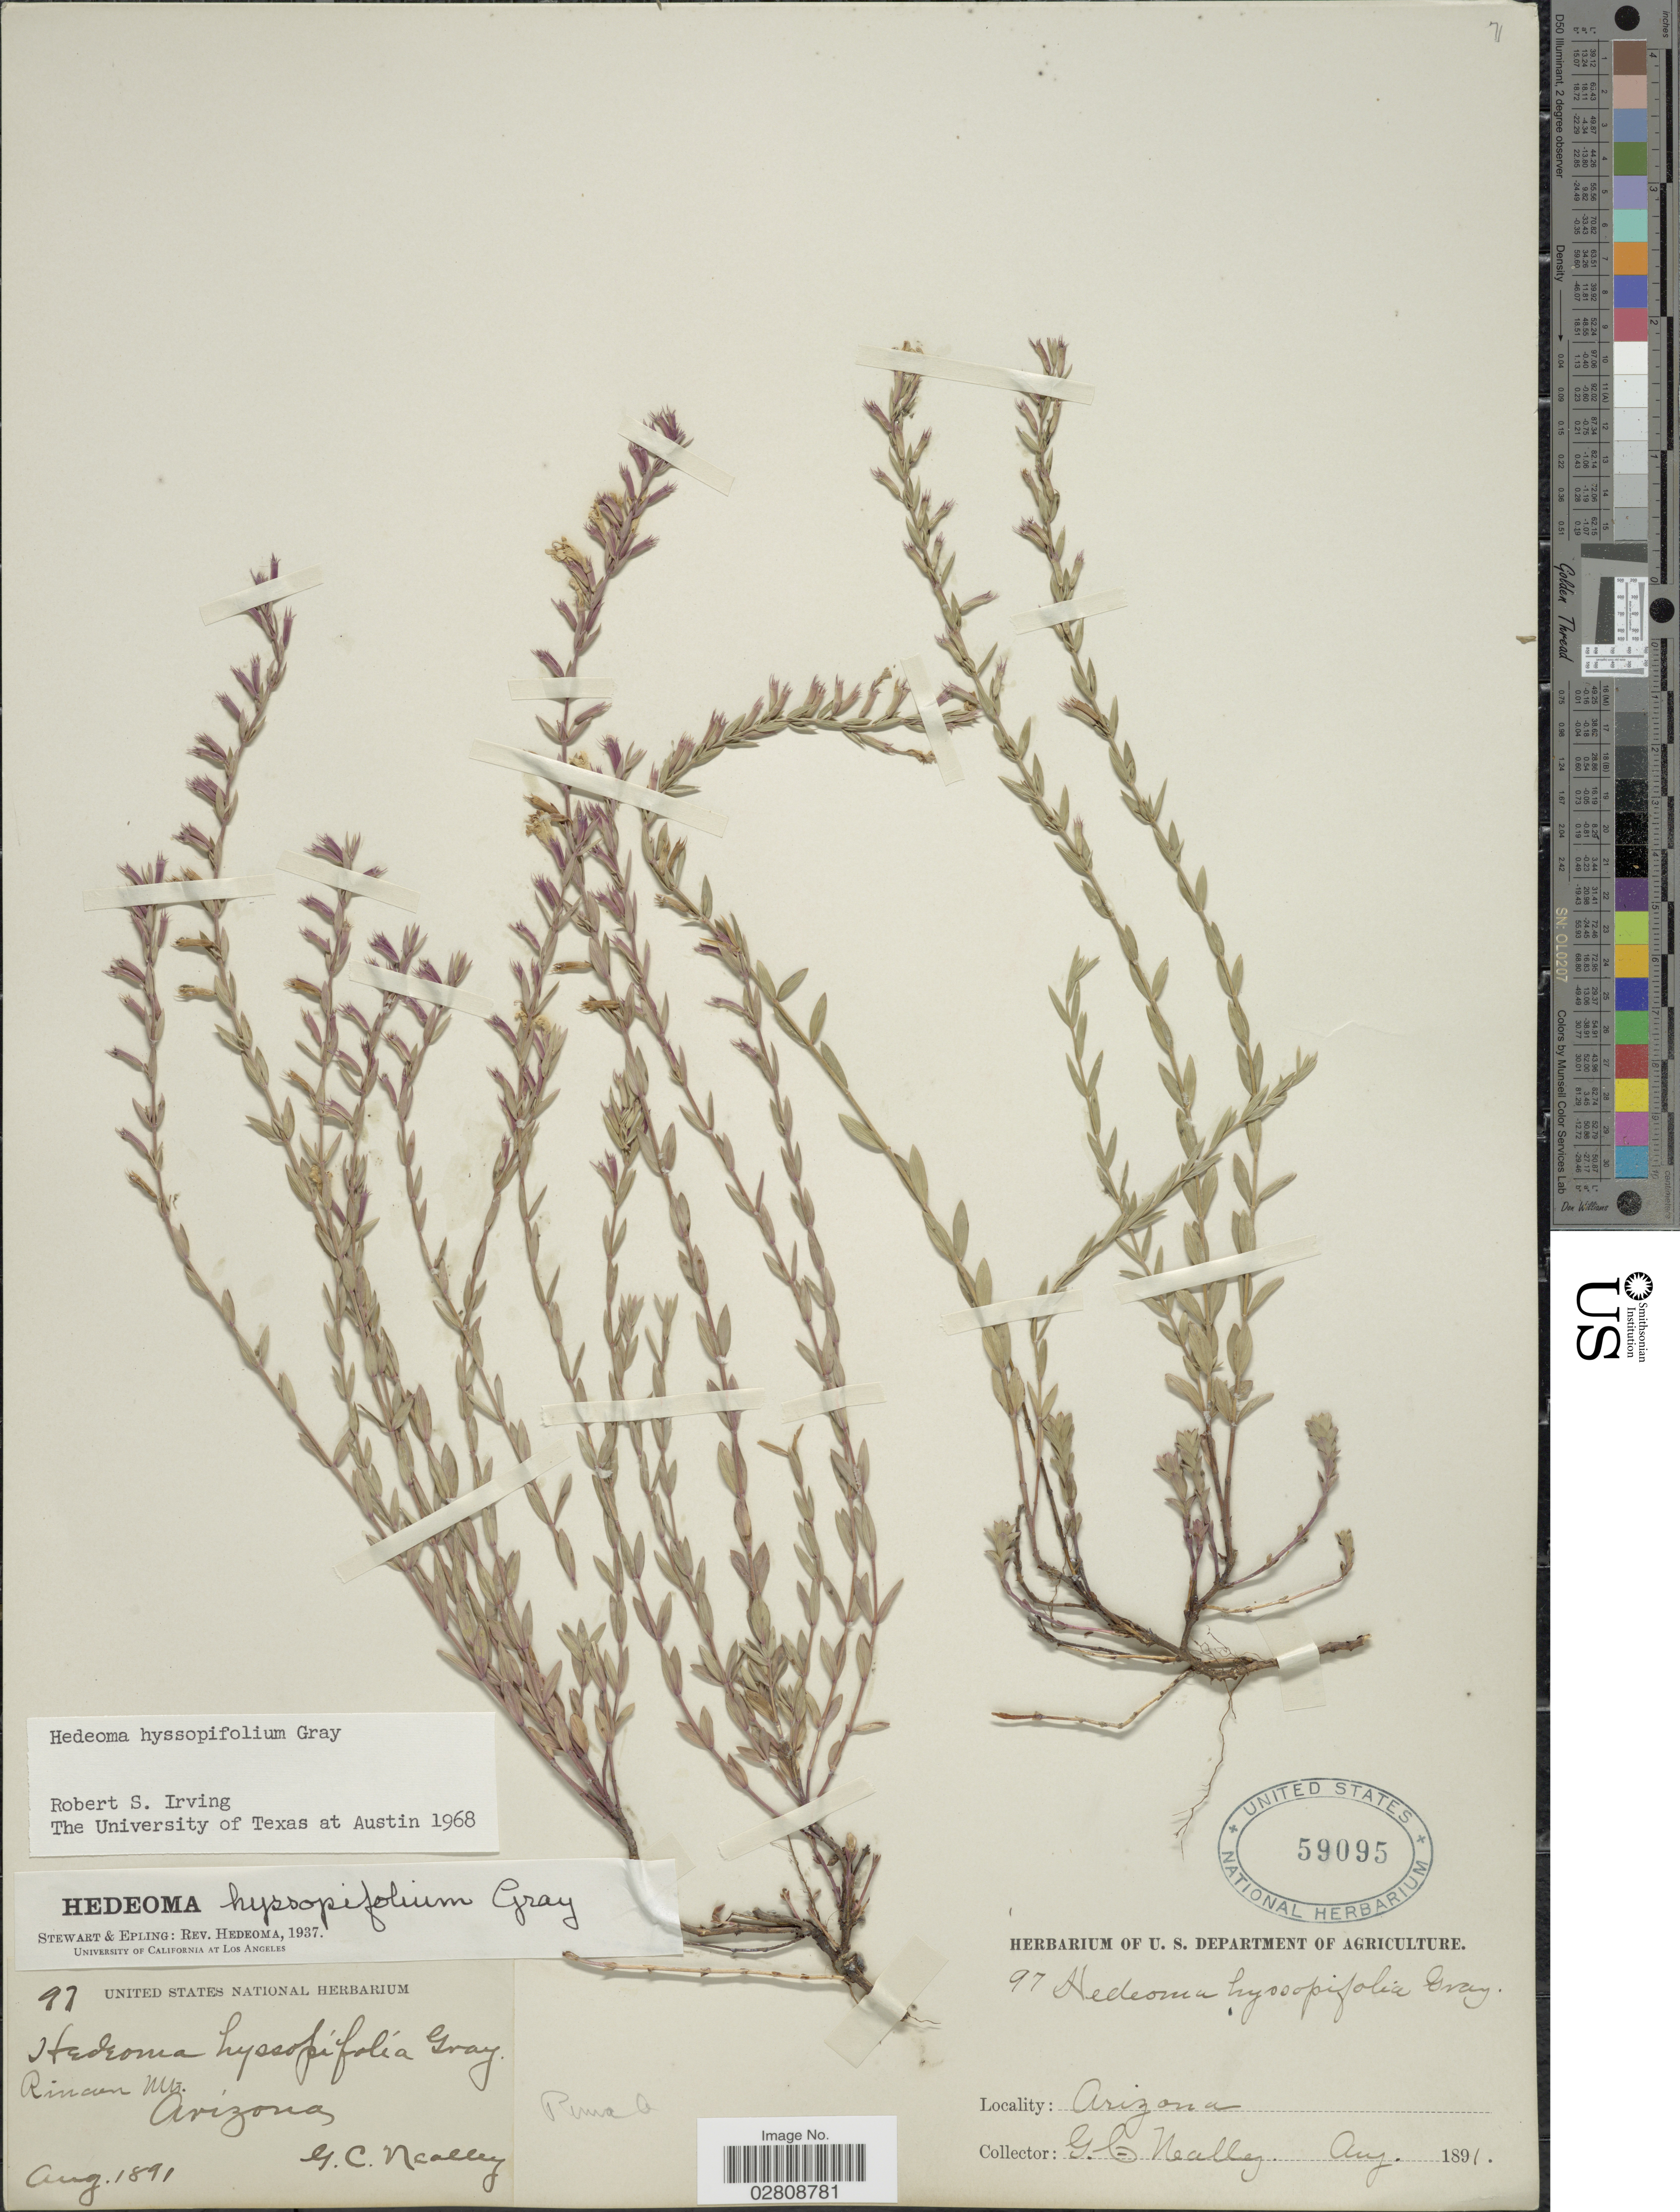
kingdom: Plantae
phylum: Tracheophyta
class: Magnoliopsida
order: Lamiales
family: Lamiaceae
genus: Hedeoma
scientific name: Hedeoma hyssopifolia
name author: A. Gray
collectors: G. C. Nealley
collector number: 97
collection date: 1891-08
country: United States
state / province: Arizona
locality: Rincon Mts, Pima Co.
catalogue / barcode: US 59095